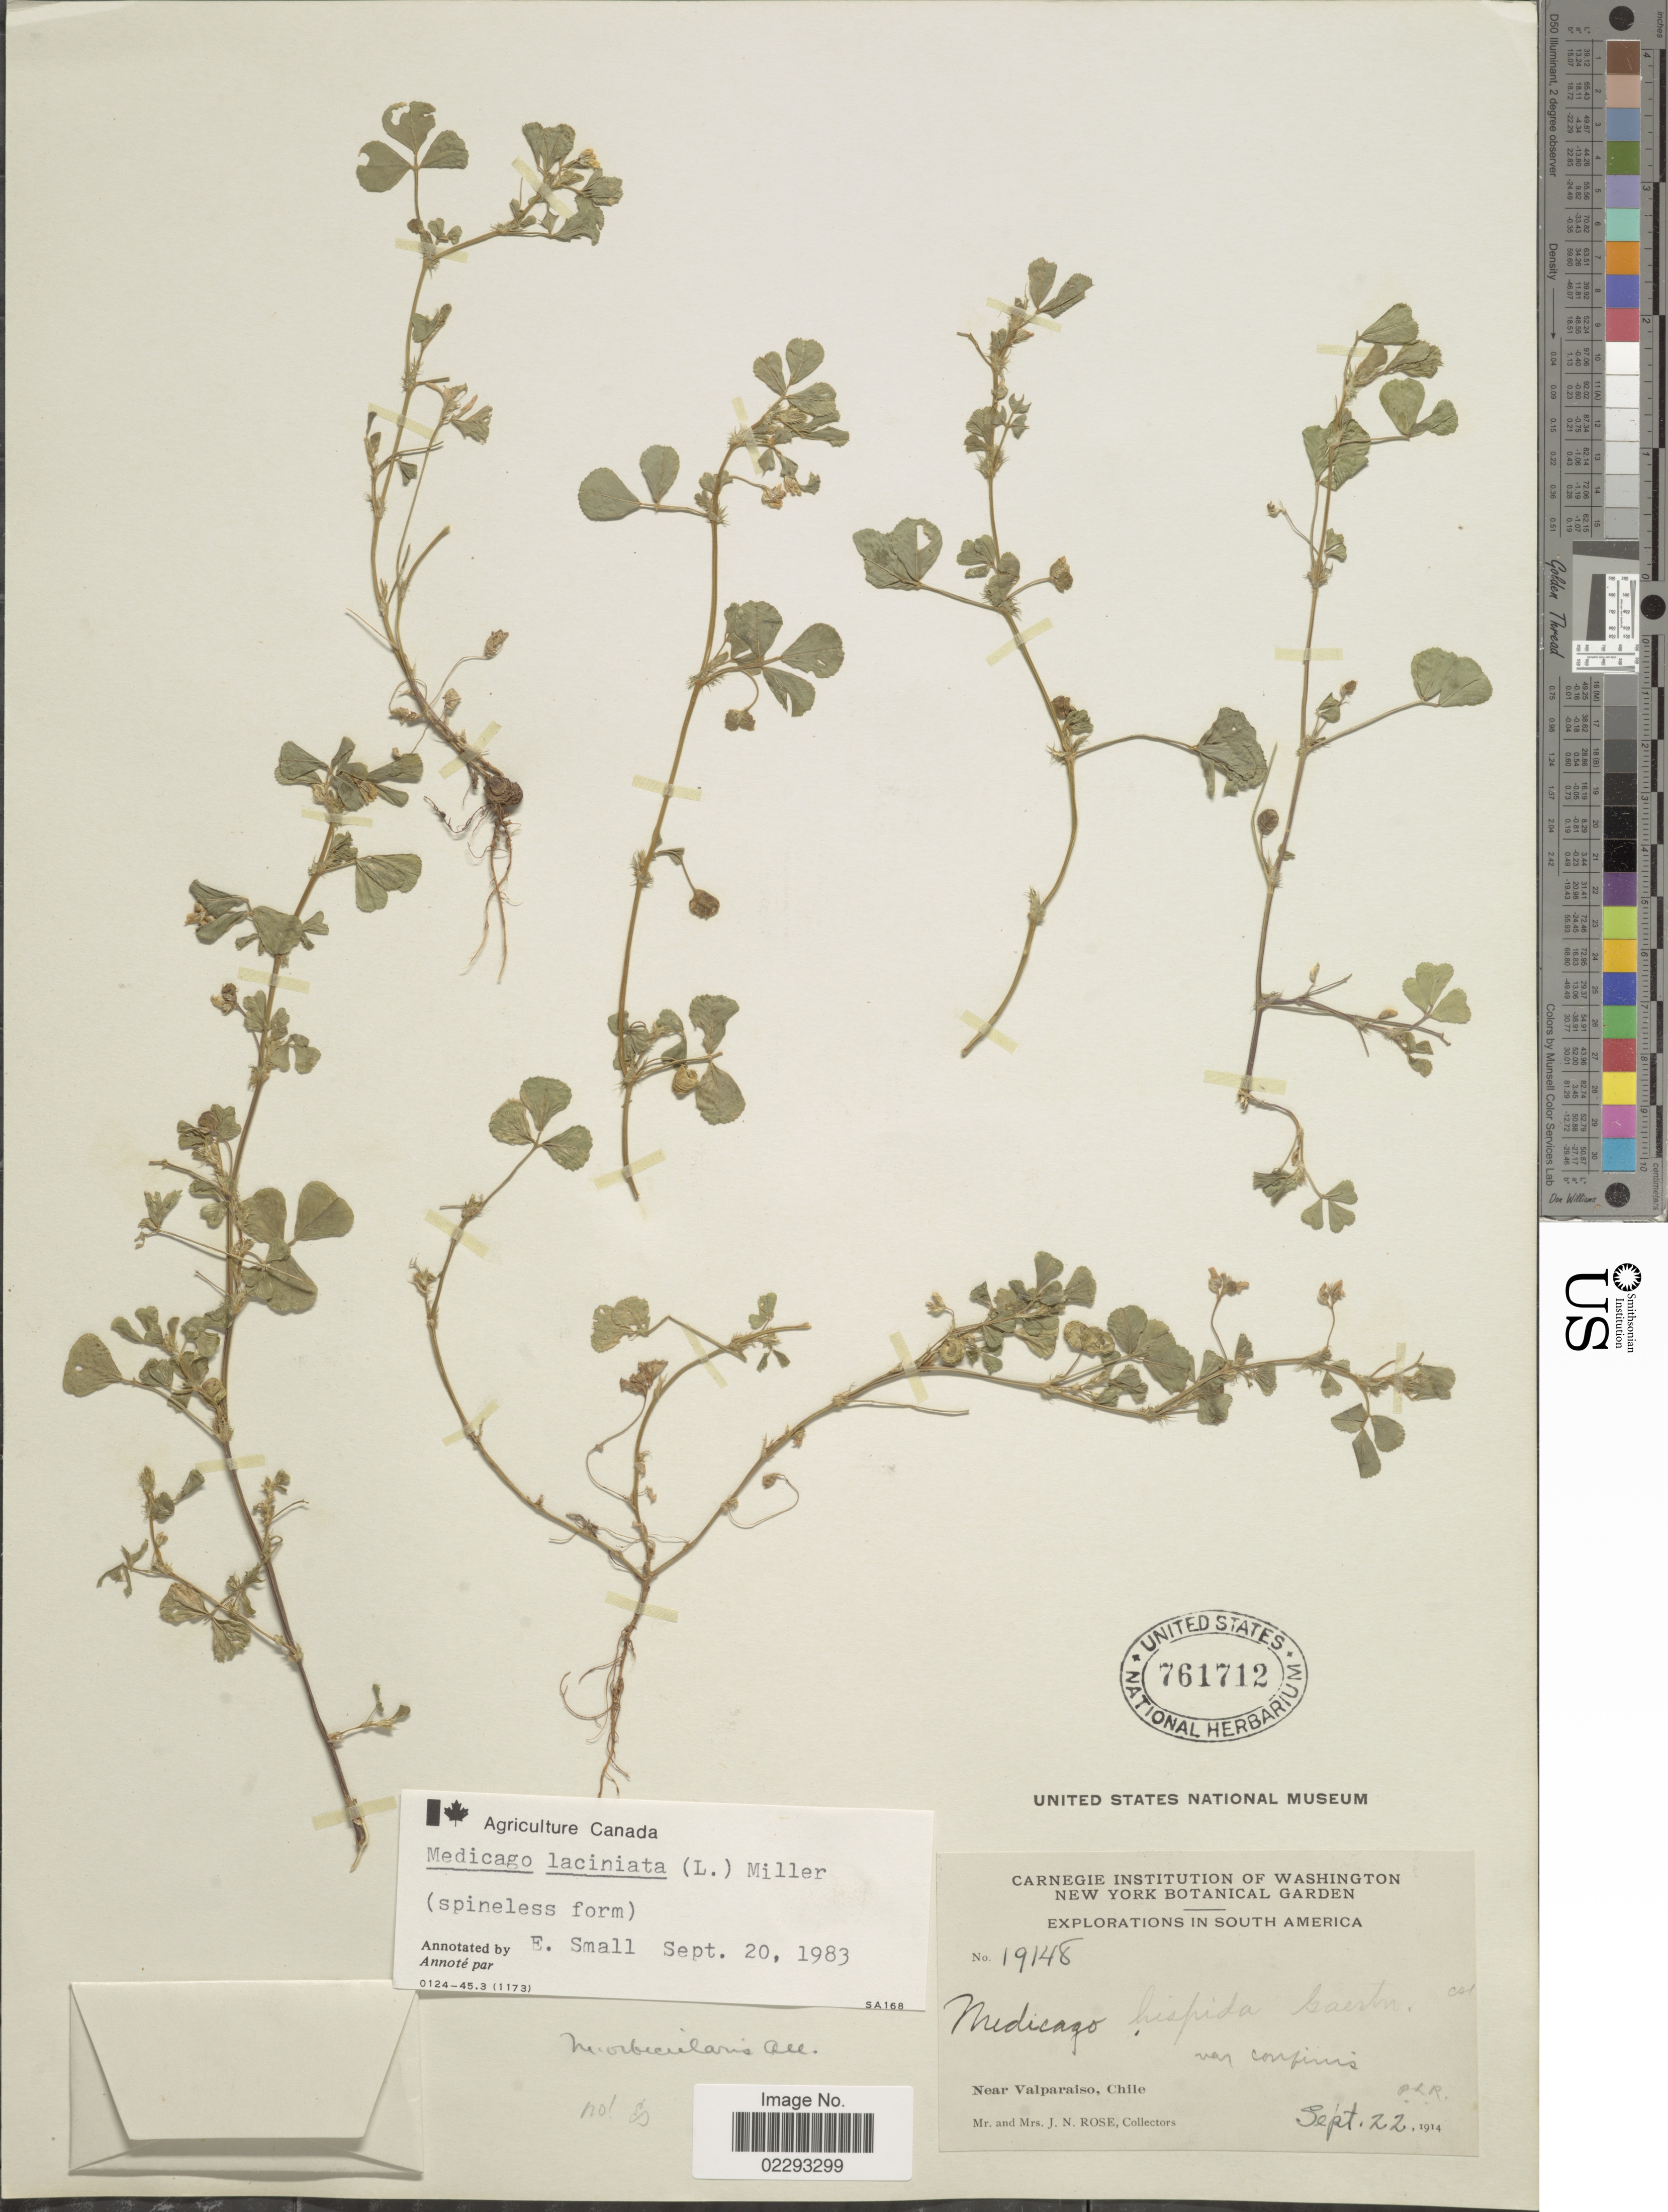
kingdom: Plantae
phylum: Tracheophyta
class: Magnoliopsida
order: Fabales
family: Fabaceae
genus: Medicago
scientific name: Medicago laciniata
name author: (L.) Mill.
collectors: J. N. Rose & L. B. Rose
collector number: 19148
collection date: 1914-09-22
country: Chile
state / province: Valparaíso (V)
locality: South America, near Valparaiso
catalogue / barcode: US 761712